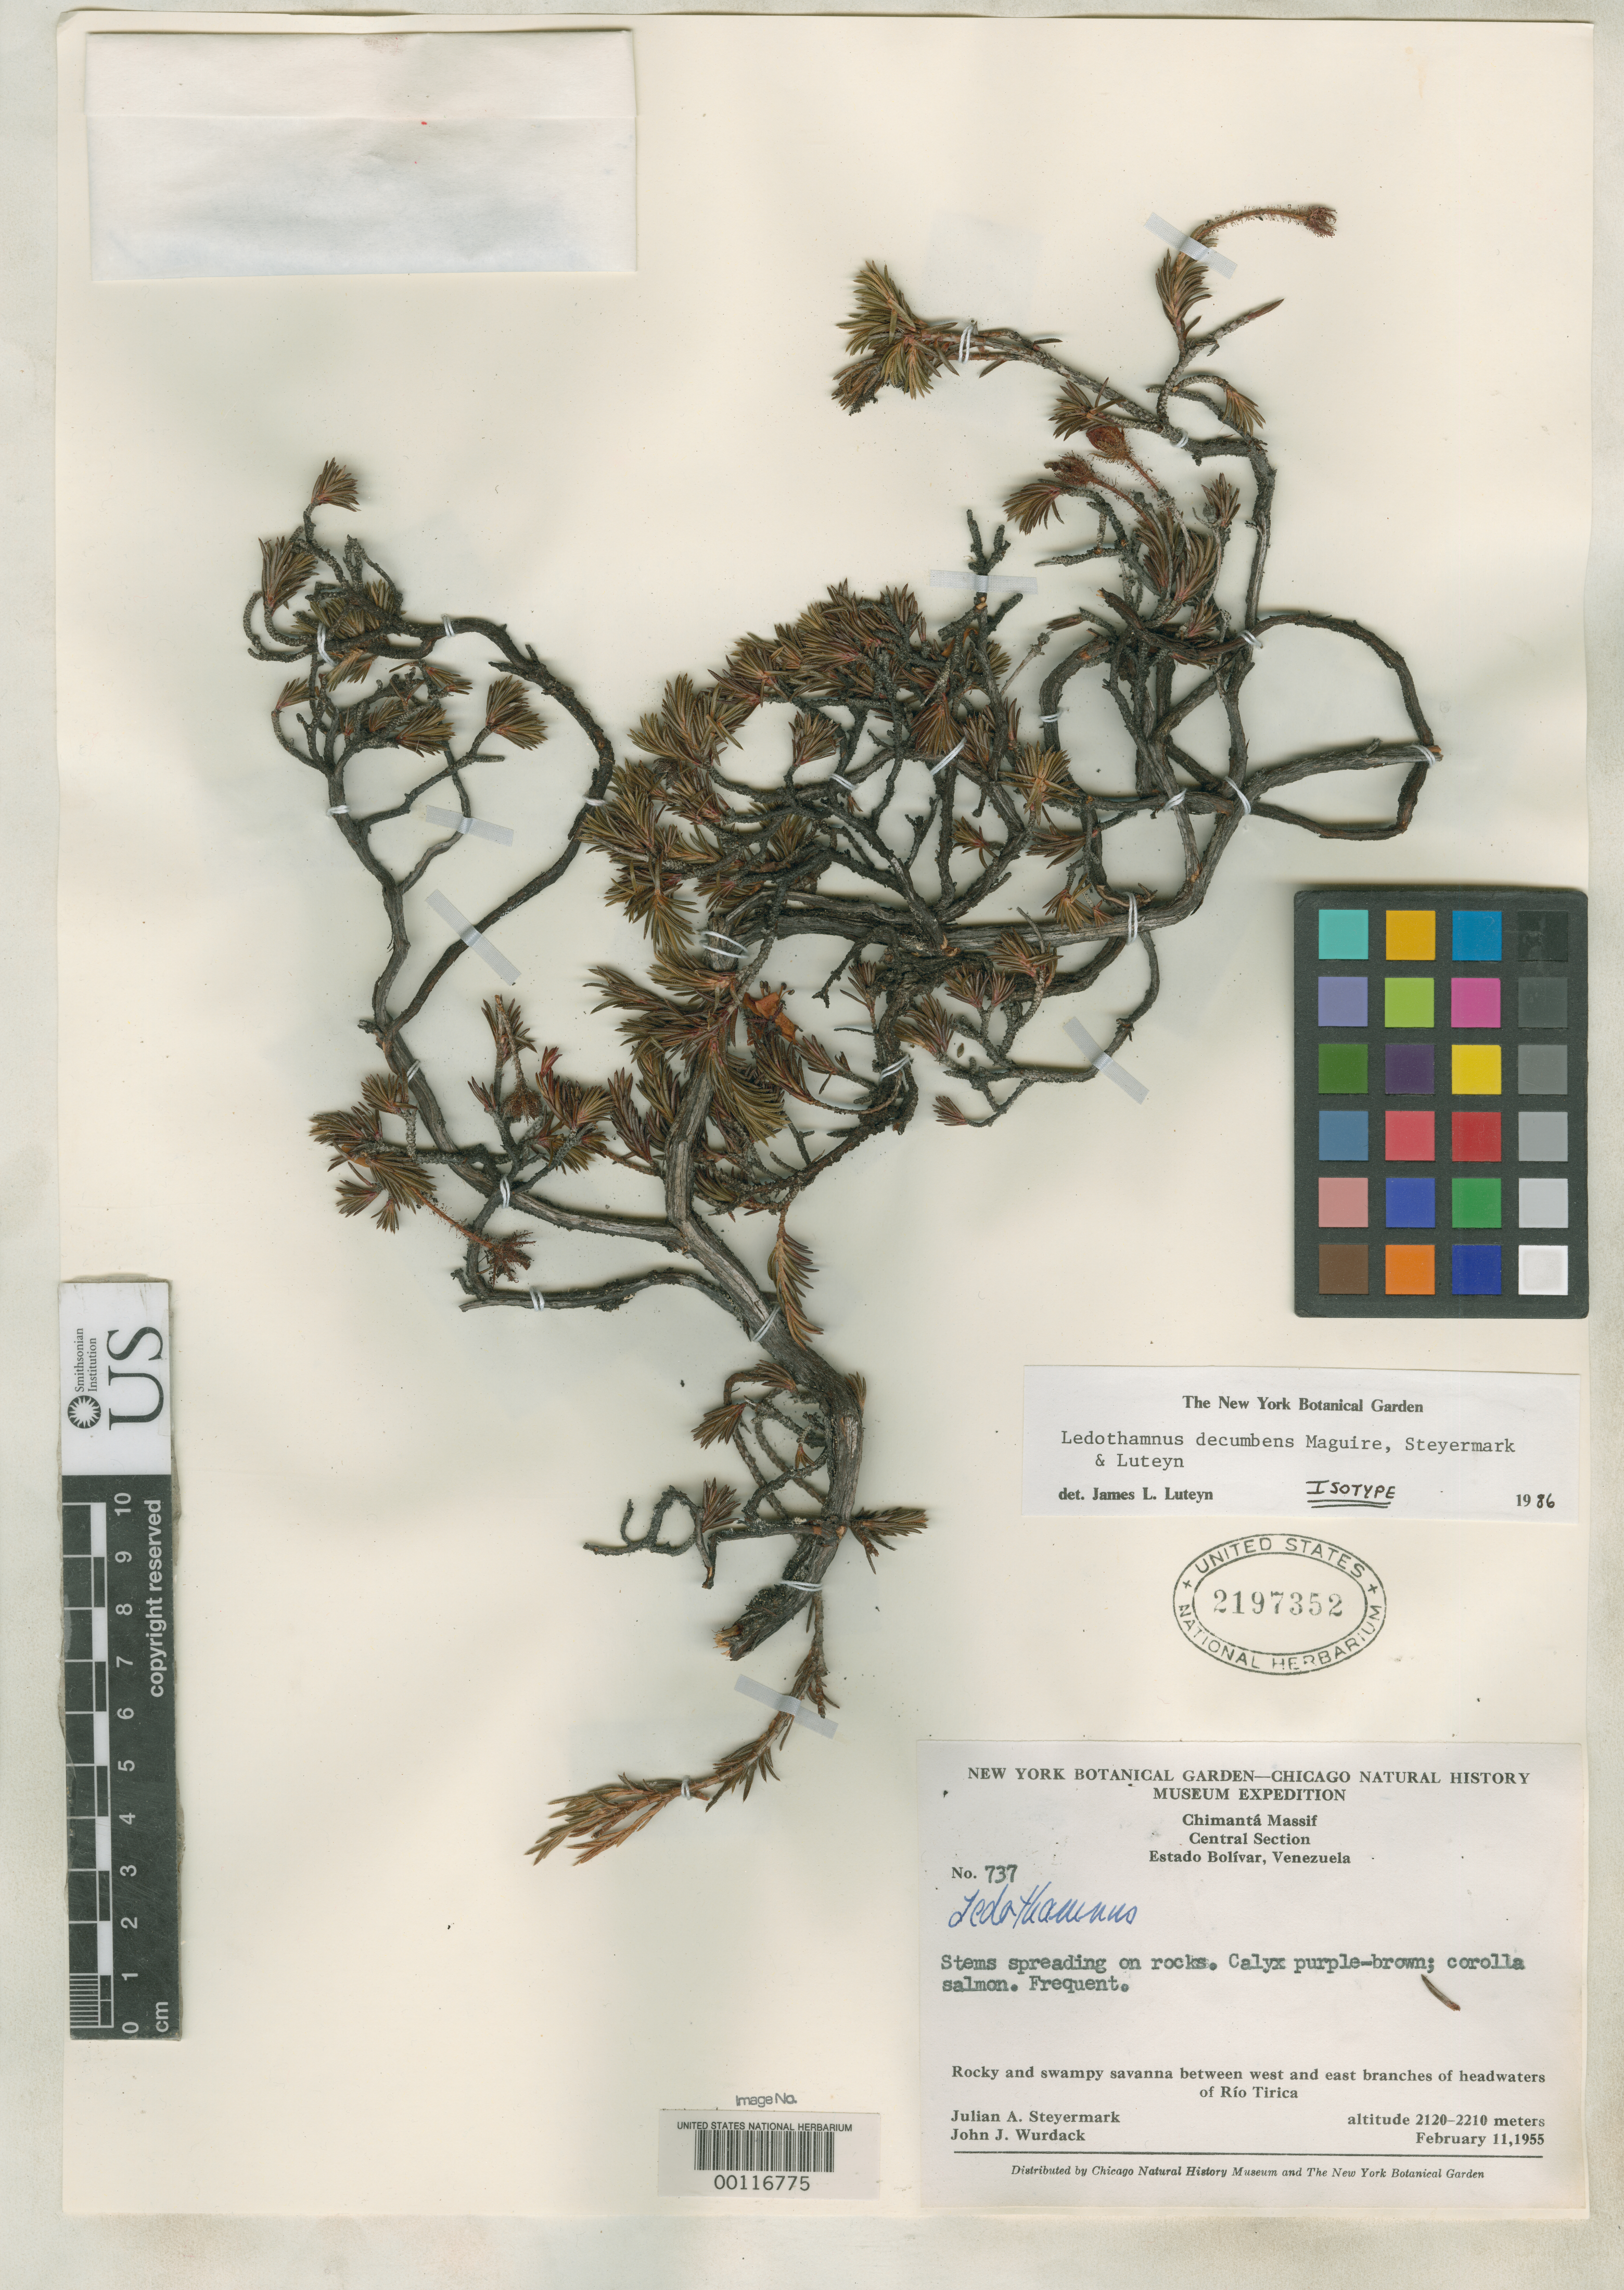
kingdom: Plantae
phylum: Tracheophyta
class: Magnoliopsida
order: Ericales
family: Ericaceae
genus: Ledothamnus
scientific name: Ledothamnus decumbens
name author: Maguire et al.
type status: Isotype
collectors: J. Steyermark & J. J. Wurdack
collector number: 737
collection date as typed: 11 Feb 1955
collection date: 1955-02-11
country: Venezuela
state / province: Bolivar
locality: Chimanta Massif, central section, between west and east branches Rio Tirica.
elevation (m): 2120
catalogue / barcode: US 2197352